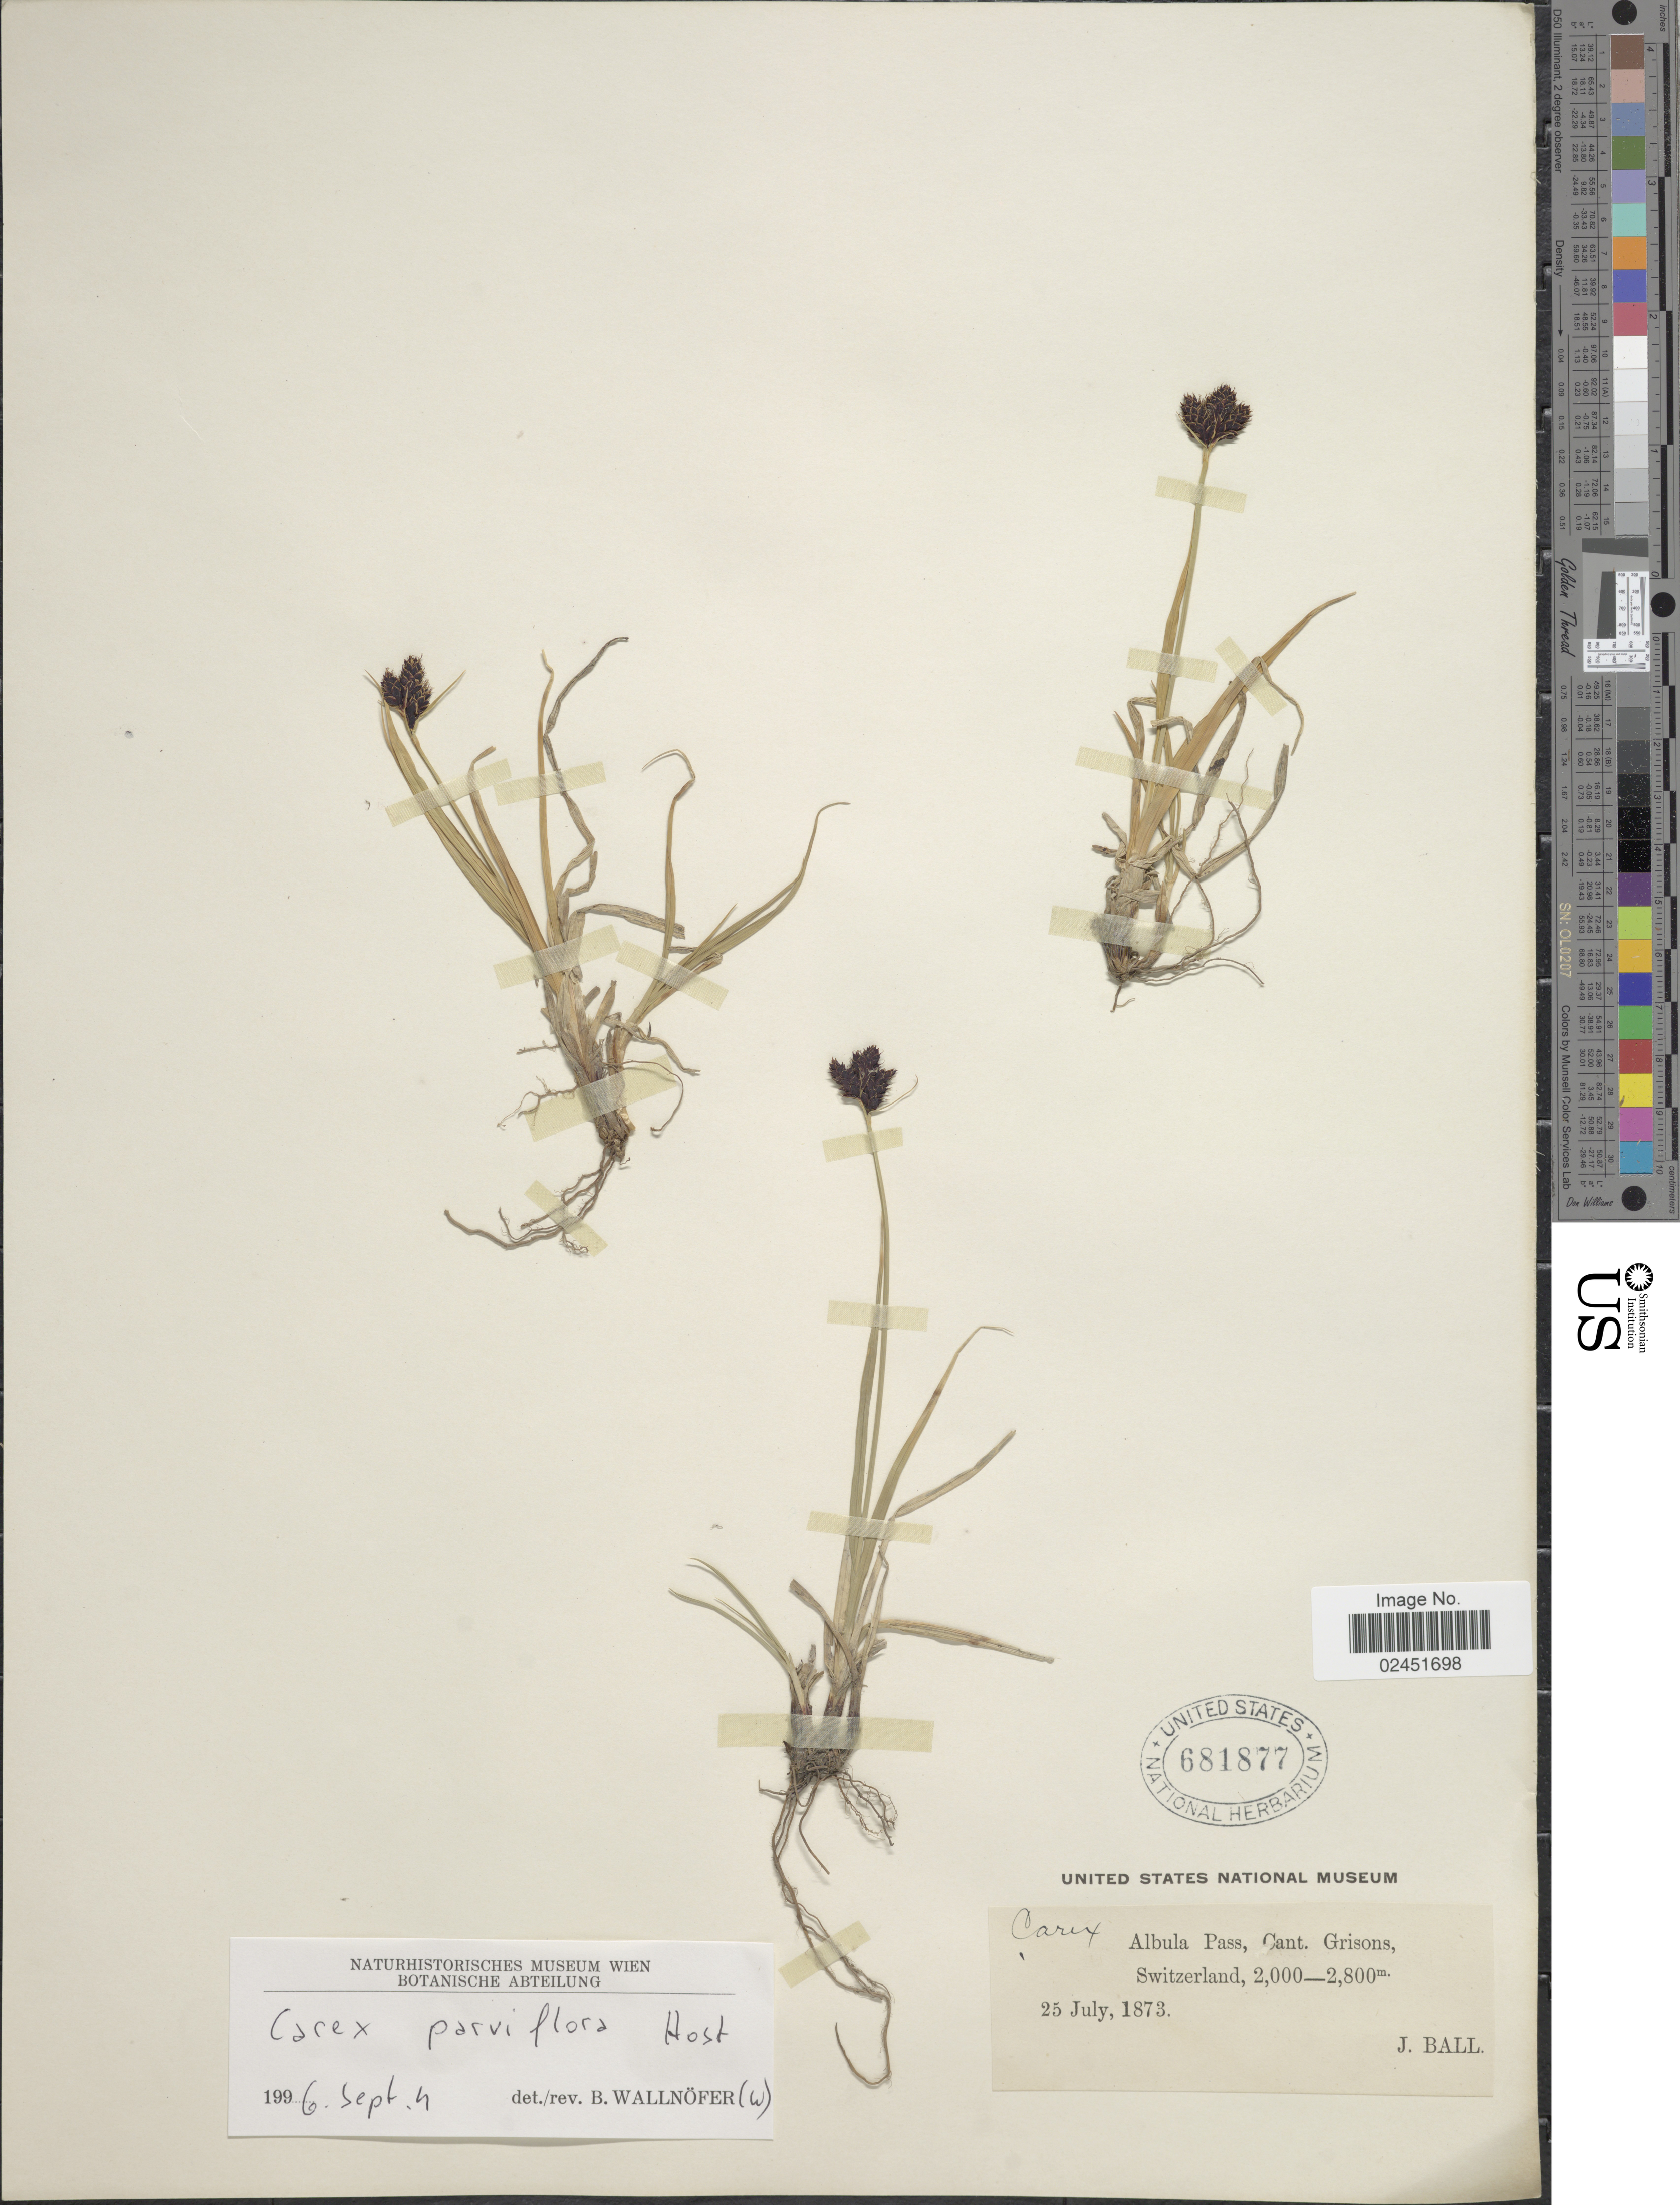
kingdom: Plantae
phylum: Tracheophyta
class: Liliopsida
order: Poales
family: Cyperaceae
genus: Carex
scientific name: Carex parviflora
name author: Host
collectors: J. Ball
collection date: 1873-07-25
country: Switzerland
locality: Albula Pass, Cant. Grisons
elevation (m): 2000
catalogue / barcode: US 681877